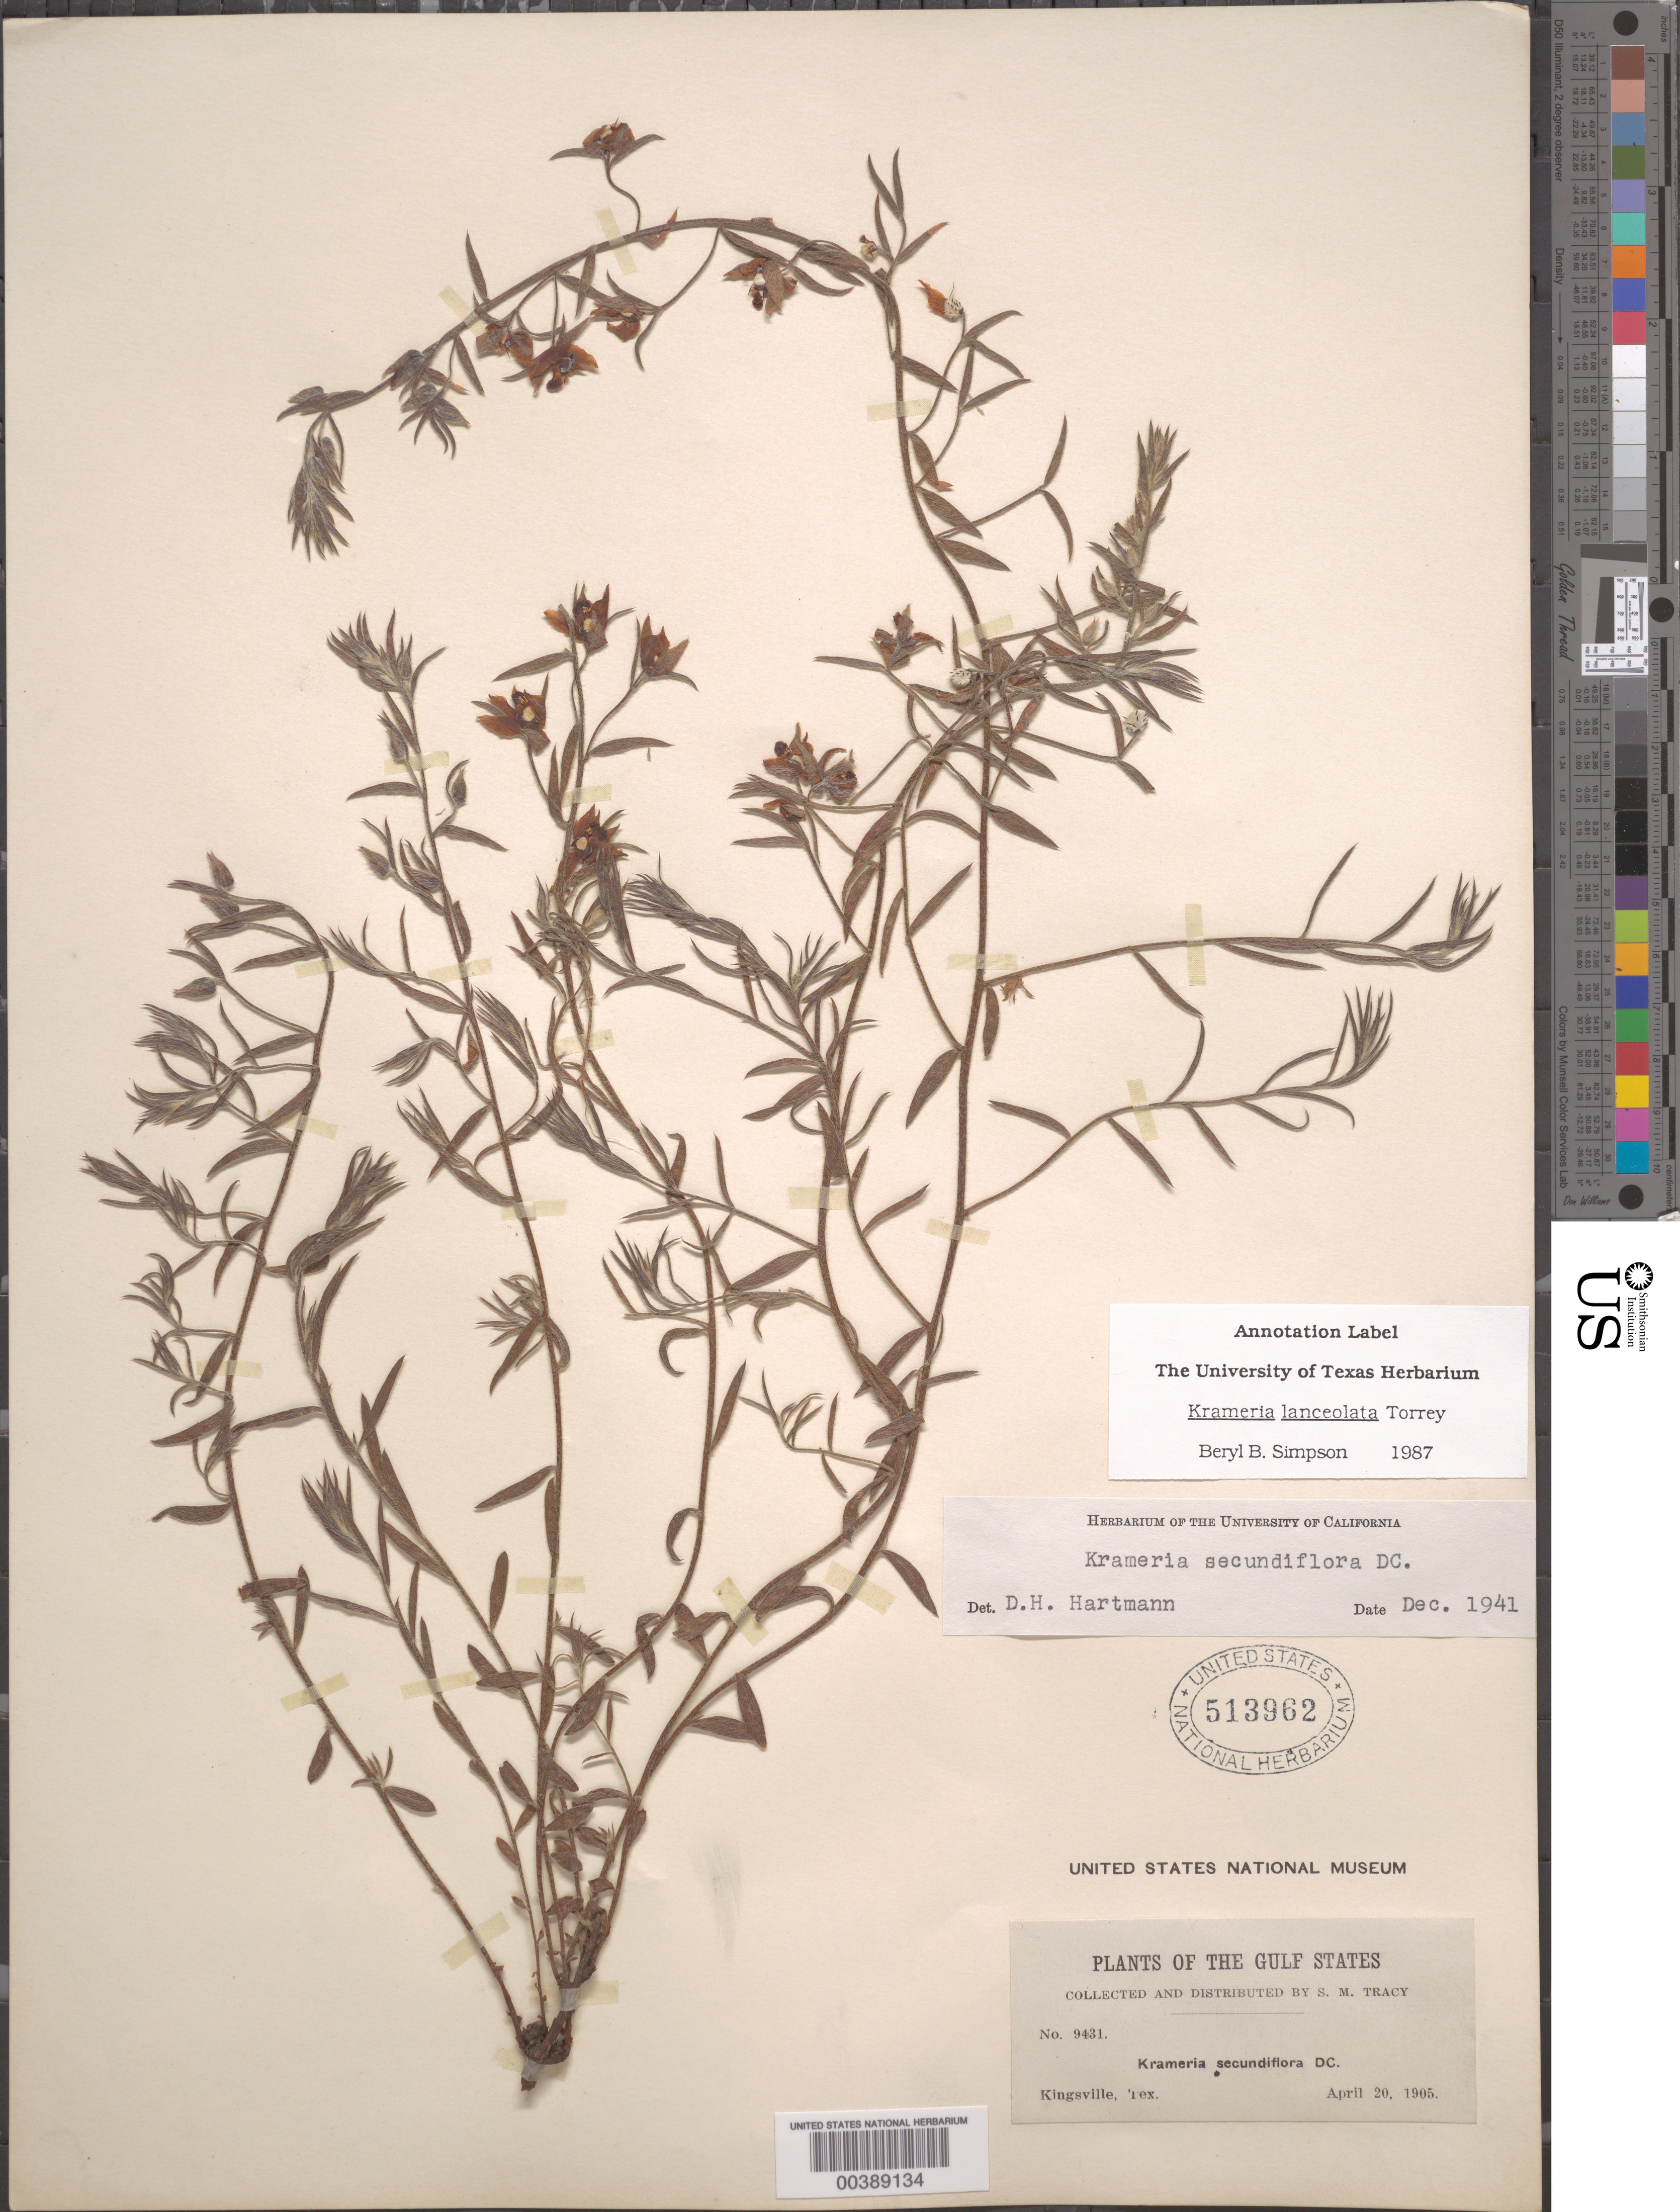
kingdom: Plantae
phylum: Tracheophyta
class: Magnoliopsida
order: Zygophyllales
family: Krameriaceae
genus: Krameria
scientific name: Krameria lanceolata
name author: Torr.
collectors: S. M. Tracy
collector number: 9431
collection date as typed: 20 Apr 1905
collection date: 1905-04-20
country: United States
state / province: Texas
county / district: Kleberg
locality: Kingsville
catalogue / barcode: US 513962